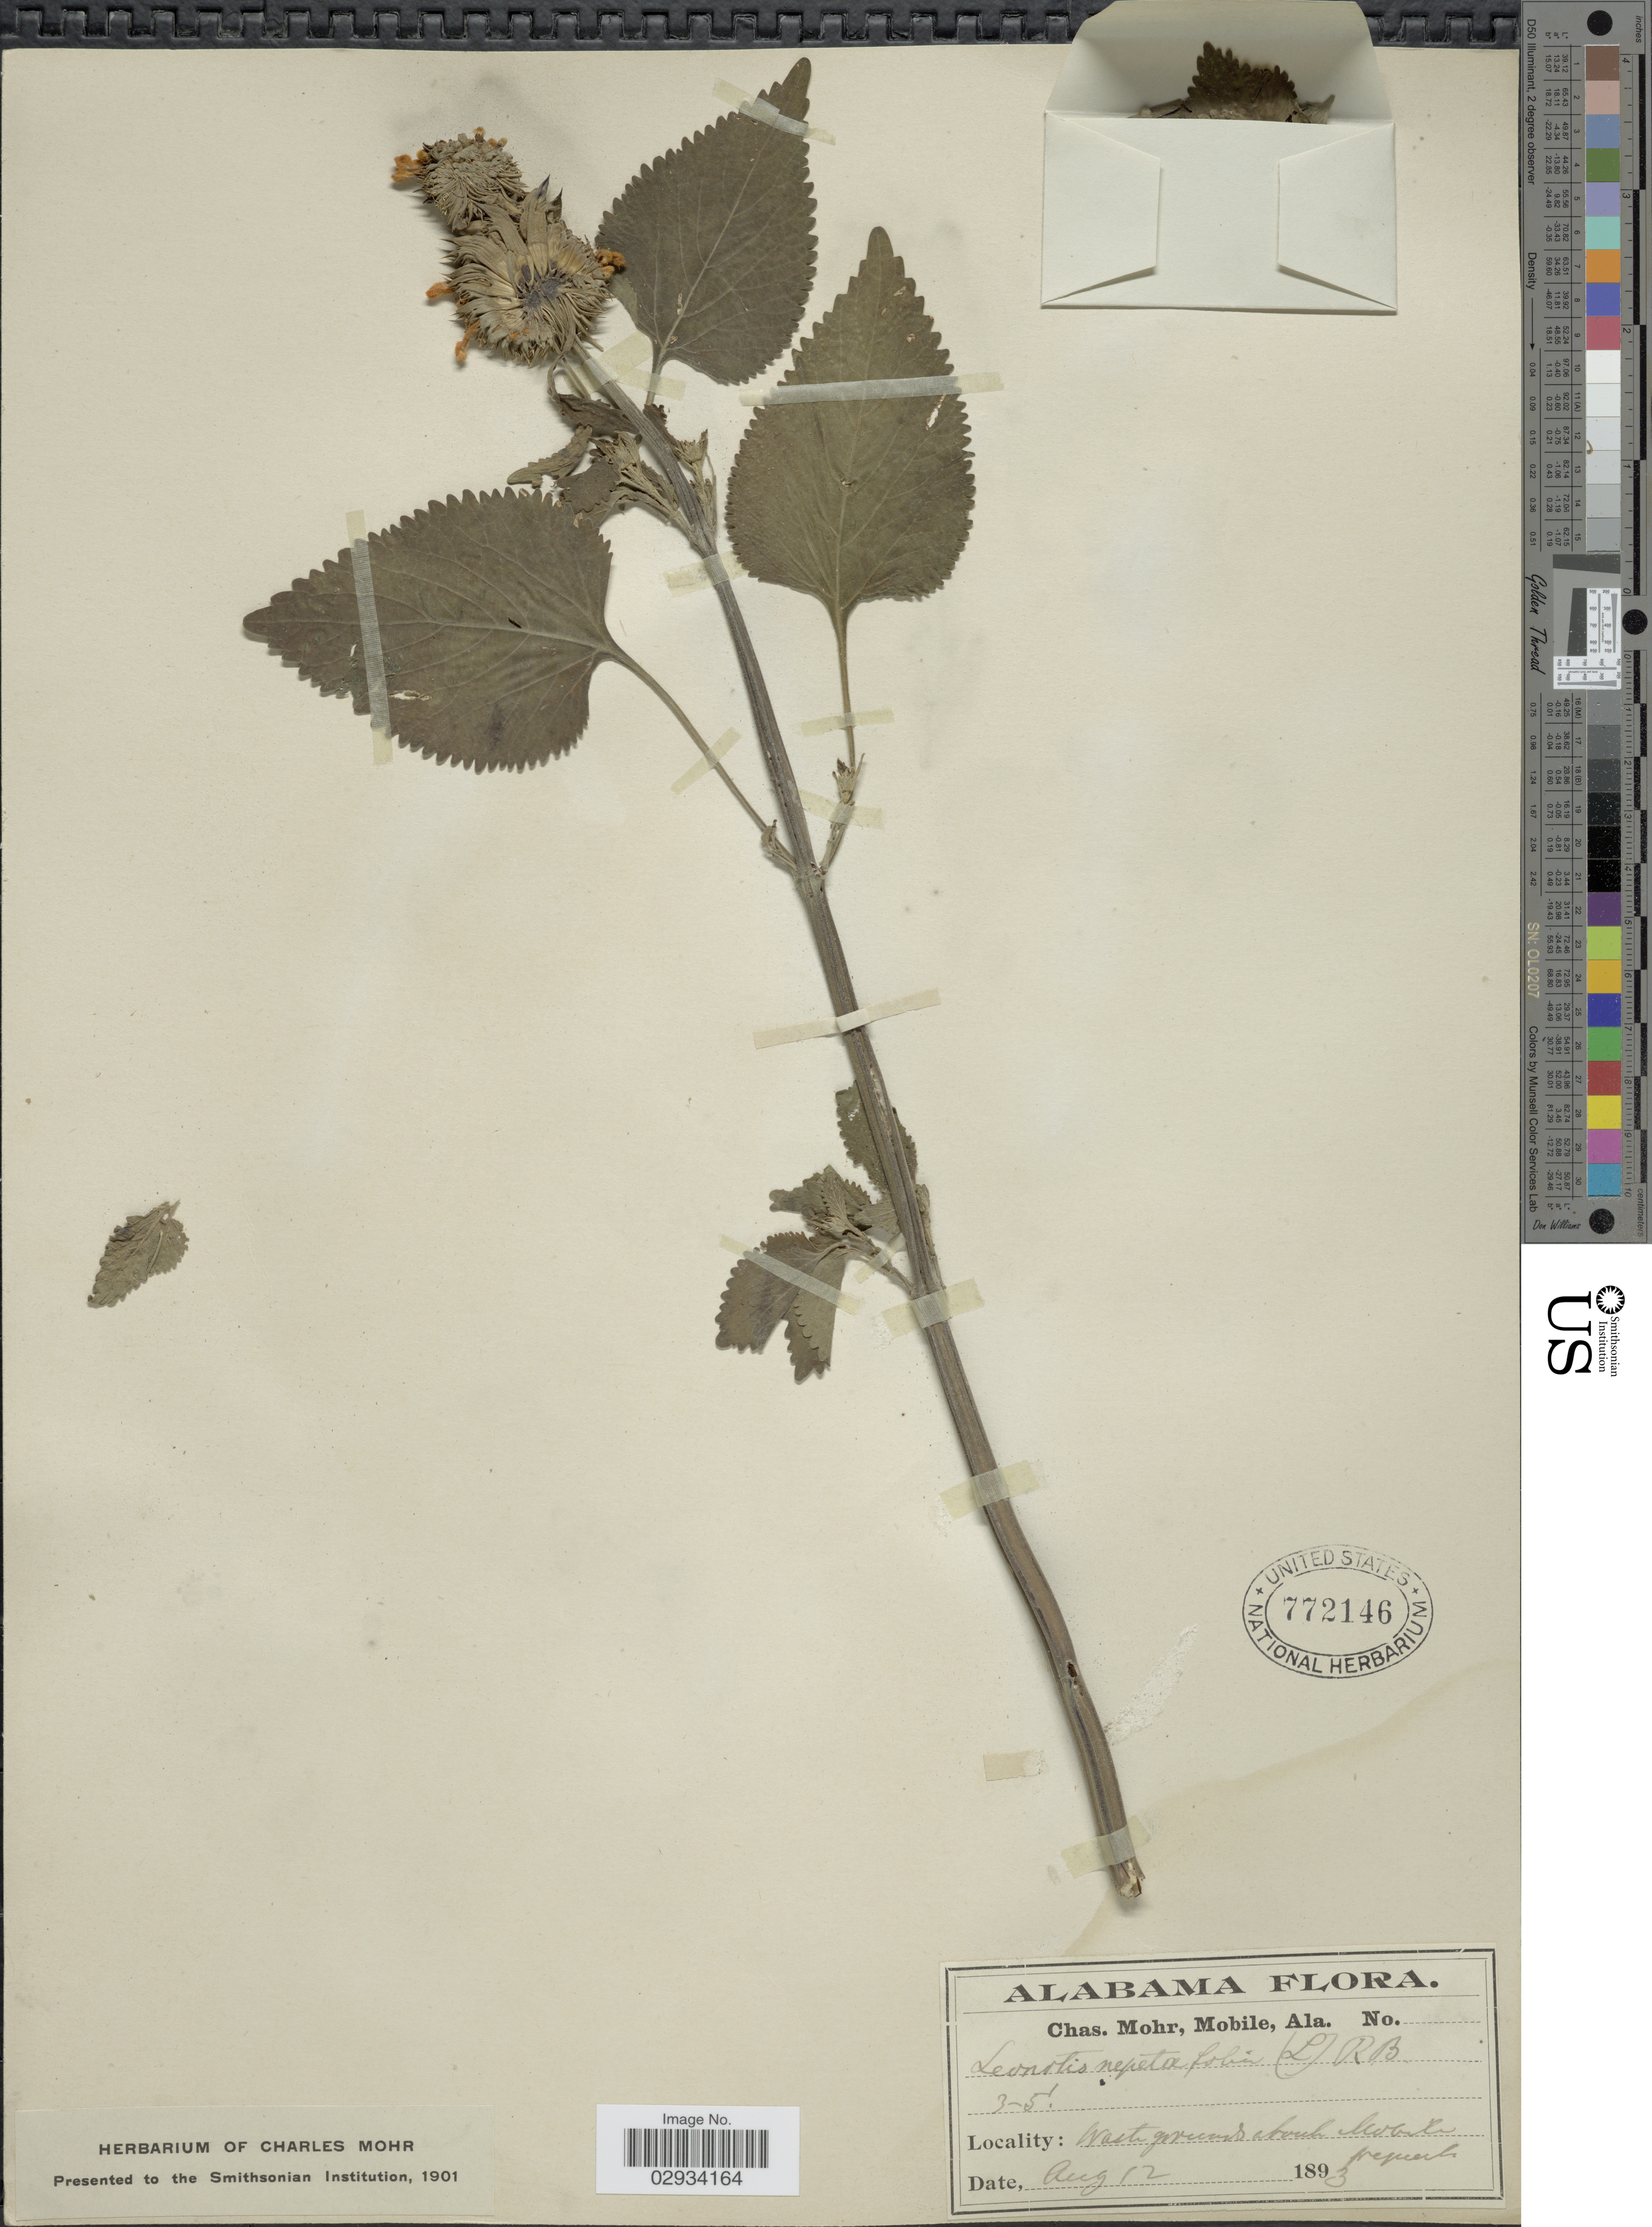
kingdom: Plantae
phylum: Tracheophyta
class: Magnoliopsida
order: Lamiales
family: Lamiaceae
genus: Leonotis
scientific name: Leonotis nepetifolia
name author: (L.) R. Br.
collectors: Mohr, C. T. (herbarium)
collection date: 1893-08-12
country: United States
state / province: Alabama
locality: Mobile.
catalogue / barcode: US 772146